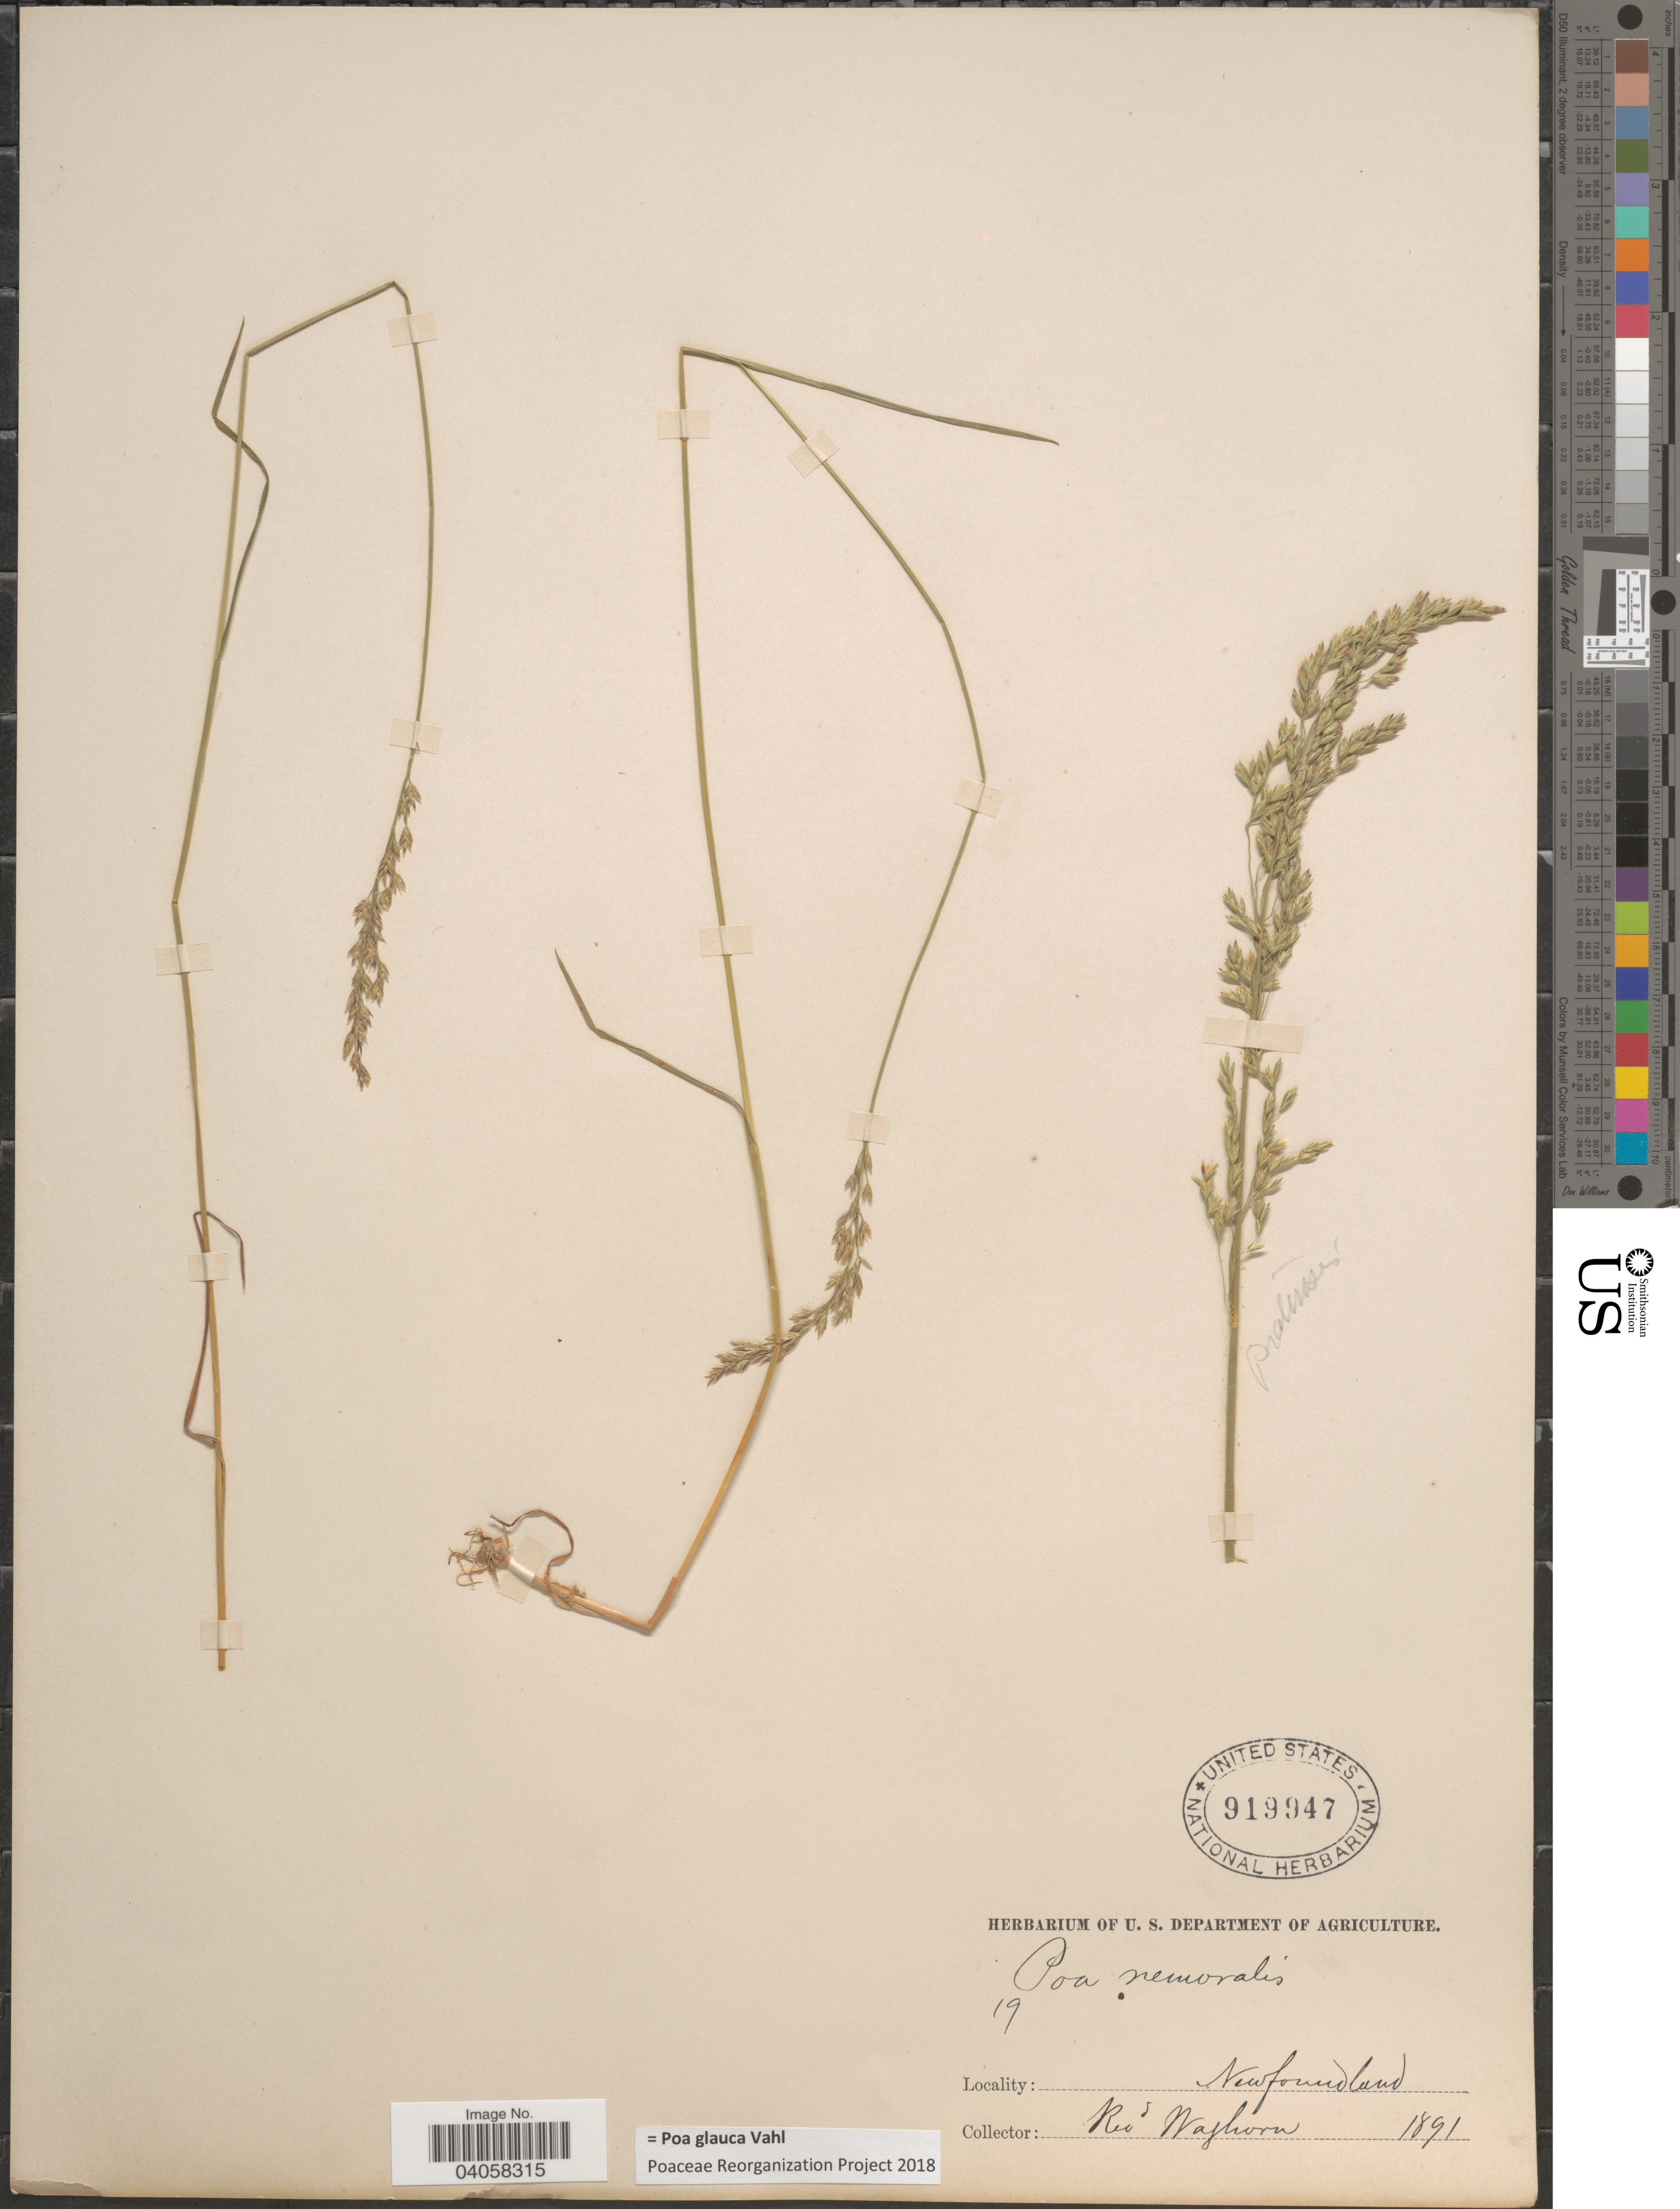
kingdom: Plantae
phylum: Tracheophyta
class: Liliopsida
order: Poales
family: Poaceae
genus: Poa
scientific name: Poa glauca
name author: Vahl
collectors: Waghorn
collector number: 19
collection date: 1891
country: Canada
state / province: Newfoundland and Labrador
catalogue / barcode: US 919947